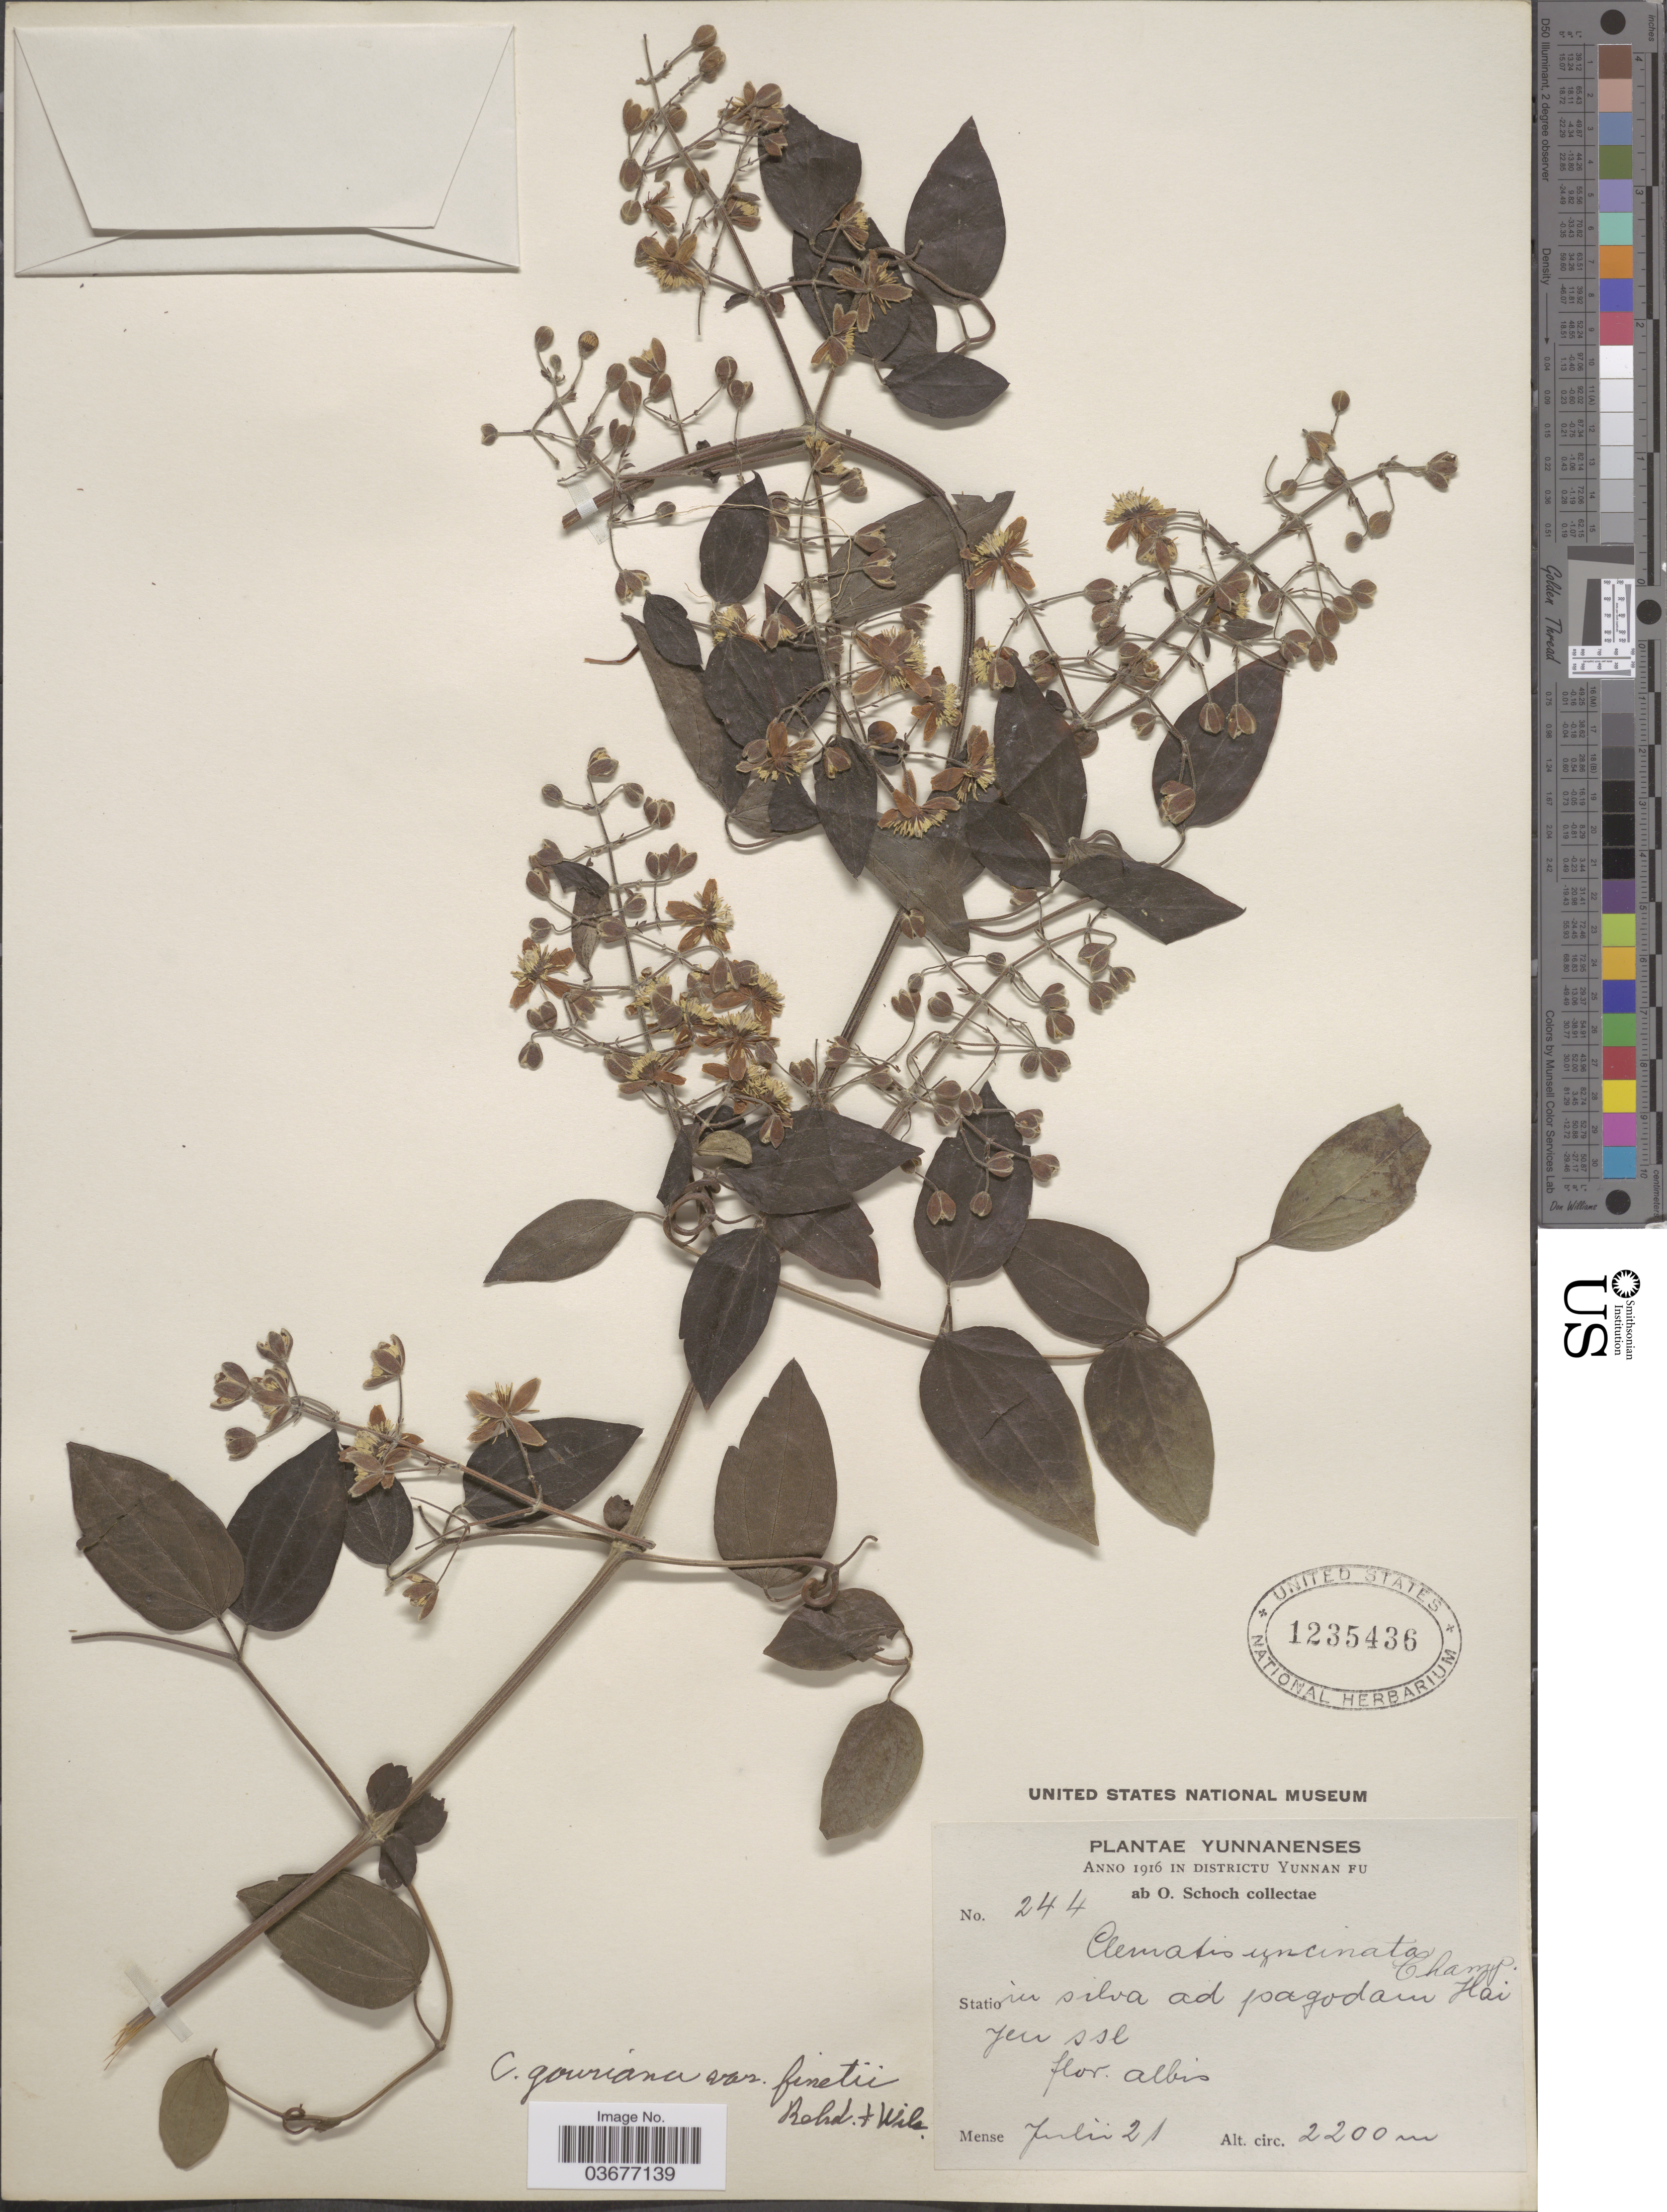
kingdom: Plantae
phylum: Tracheophyta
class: Magnoliopsida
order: Ranunculales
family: Ranunculaceae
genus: Clematis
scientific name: Clematis gouriana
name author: Roxb. ex DC.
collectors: O. Schoch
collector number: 244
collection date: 1916-07-21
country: China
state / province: Yunnan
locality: Districtu Yunnan Fu. Ad pagodam Hai Jen [interpreted] sse.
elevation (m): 2200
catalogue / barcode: US 1235436